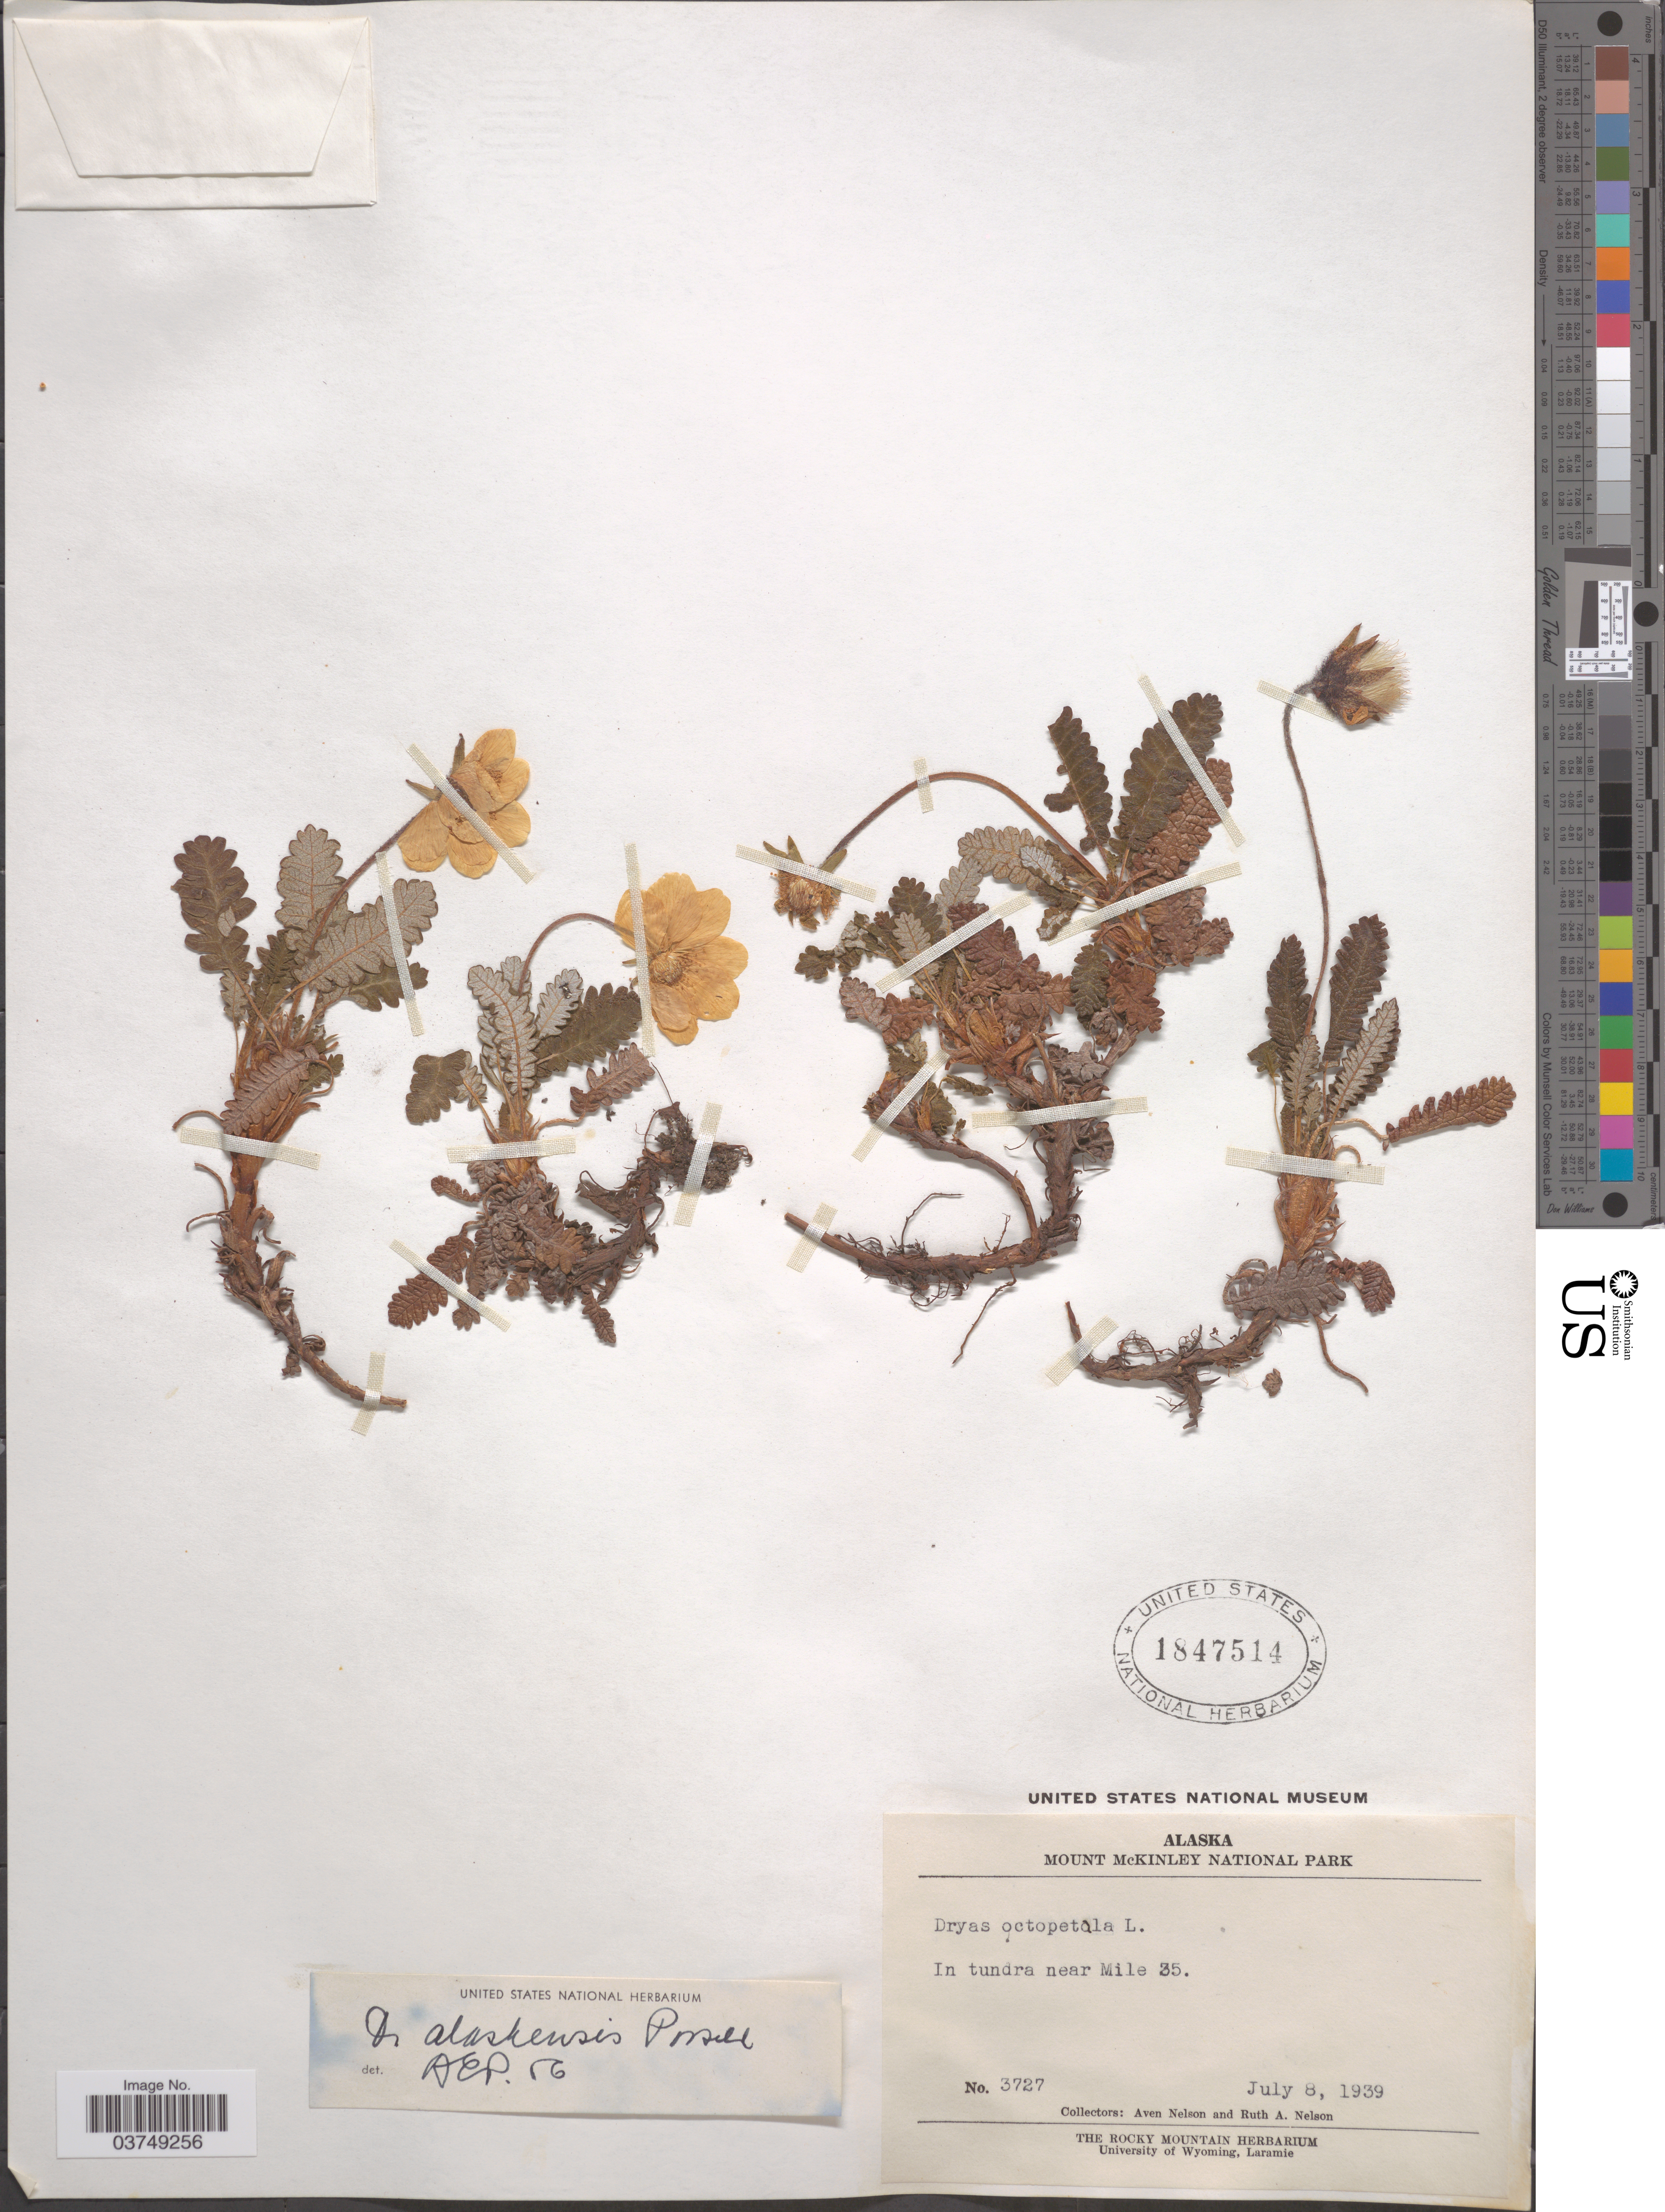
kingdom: Plantae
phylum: Tracheophyta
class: Magnoliopsida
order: Rosales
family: Rosaceae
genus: Dryas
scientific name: Dryas alaskensis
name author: A.E. Porsild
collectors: A. Nelson & R. A. Nelson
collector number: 3727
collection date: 1939-07-08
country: United States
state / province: Alaska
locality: Mount McKinley National Park. In tundra near Mile 35.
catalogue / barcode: US 1847514